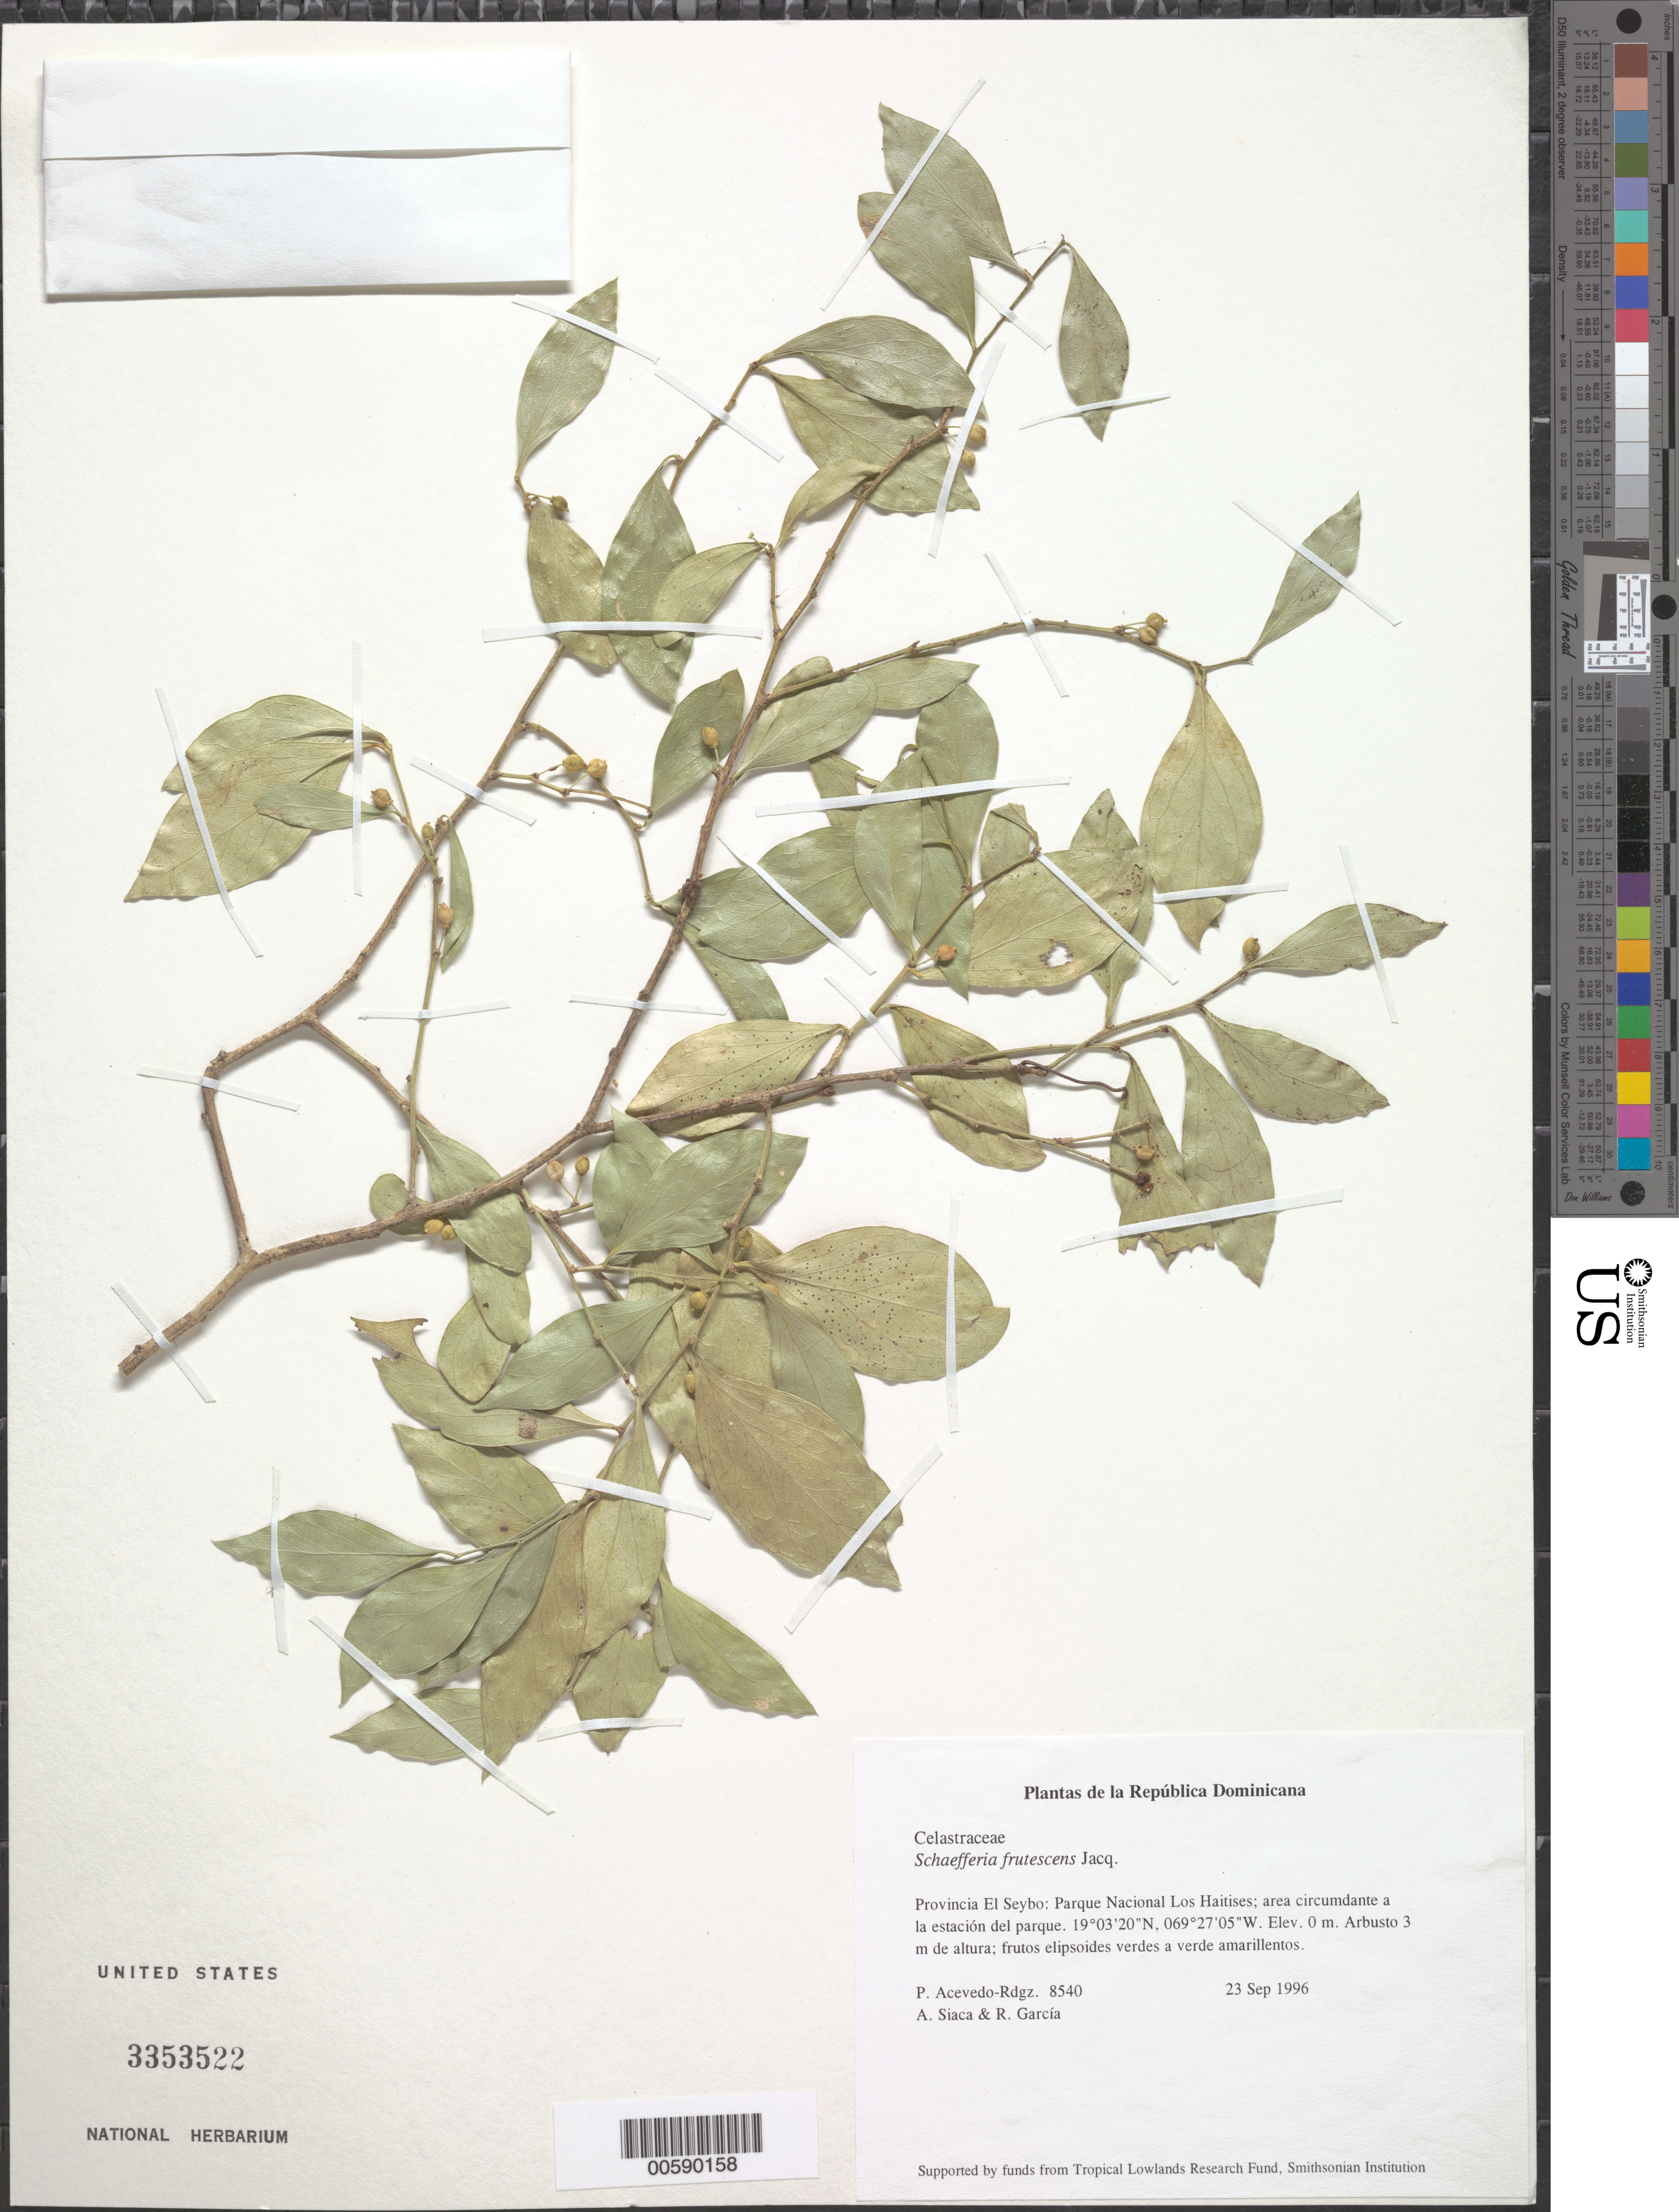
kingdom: Plantae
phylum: Tracheophyta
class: Magnoliopsida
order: Celastrales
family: Celastraceae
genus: Schaefferia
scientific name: Schaefferia frutescens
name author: Jacq.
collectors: P. Acevedo-Rodr., A. Siaca & R. G. García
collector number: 8540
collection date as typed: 23 Sep 1996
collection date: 1996-09-23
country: Dominican Republic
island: Hispaniola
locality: Provincia El Seibo: Parque Nacional Los Haitises; area circumdante a la estación del parque.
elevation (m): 0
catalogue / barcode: US 3353522